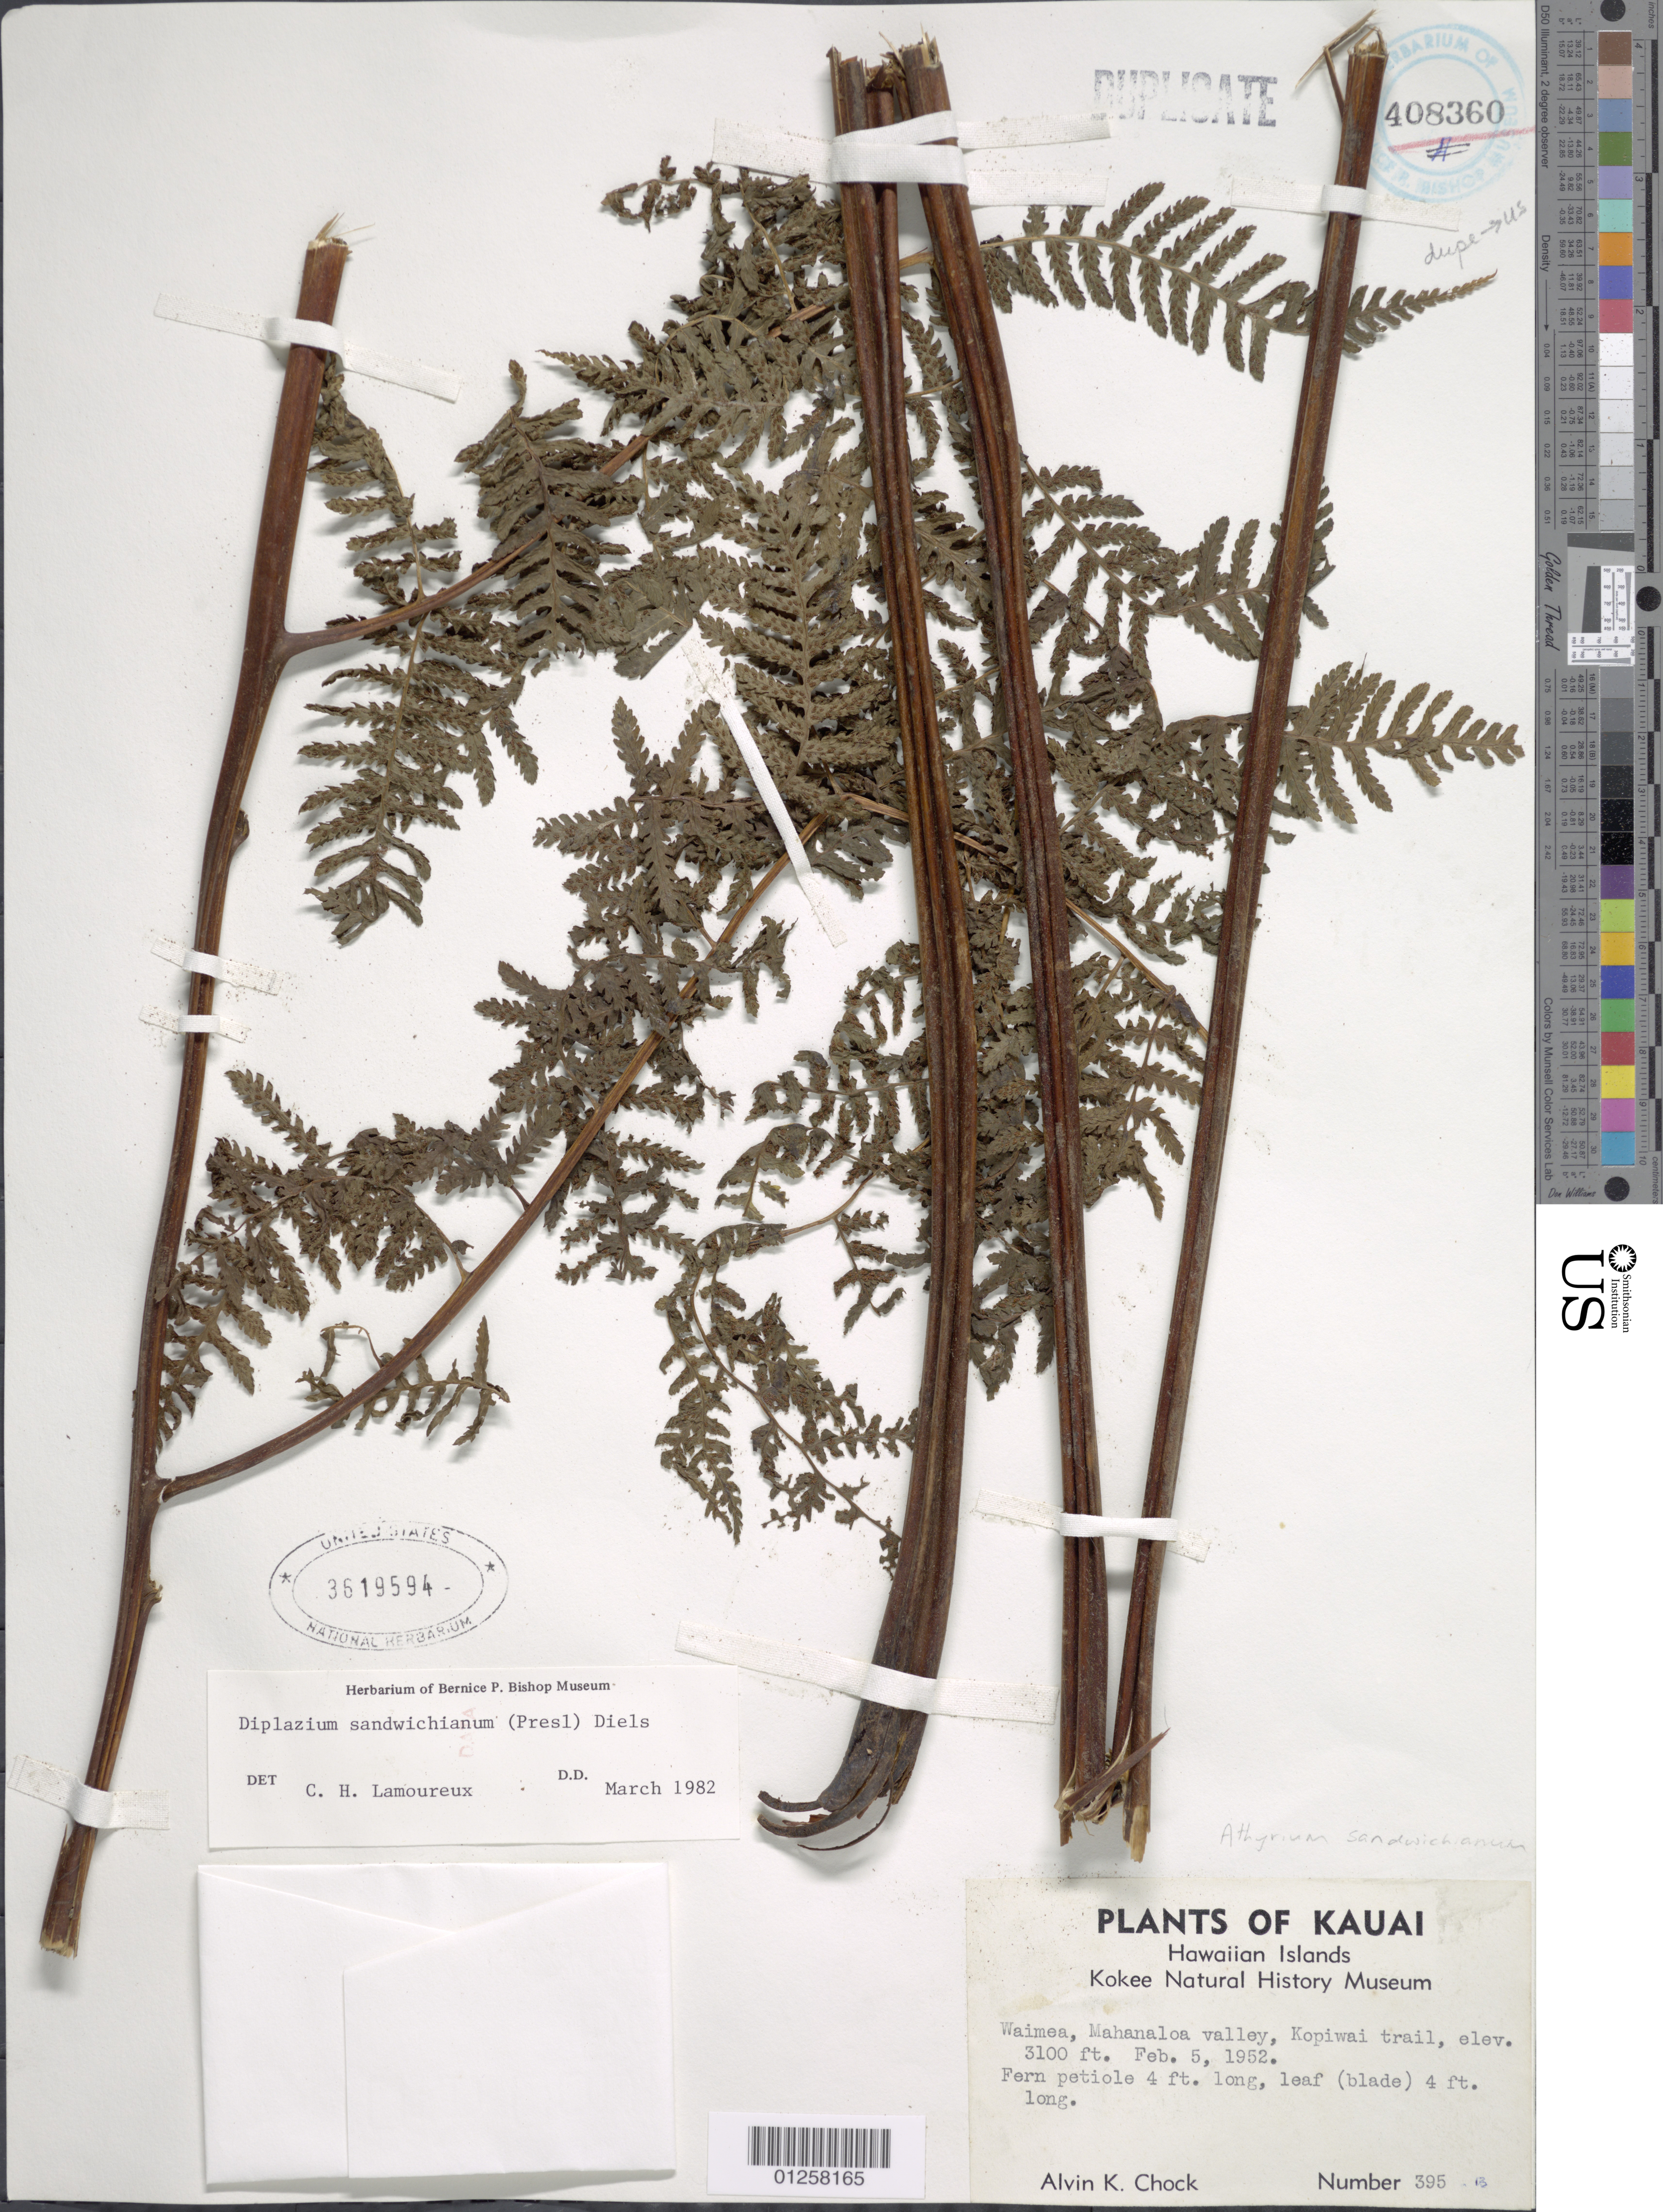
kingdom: Plantae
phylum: Tracheophyta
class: Polypodiopsida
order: Polypodiales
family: Athyriaceae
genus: Diplazium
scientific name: Diplazium sandwichianum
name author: (C. Presl) Diels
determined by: Lamoureux, C. H.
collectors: A. Chock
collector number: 395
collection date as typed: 5 Feb 1952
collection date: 1952-02-05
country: United States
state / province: Hawaii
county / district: Kauai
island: Kaua'i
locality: Waimea, Mahanaloa Valley, Kopiwai Trail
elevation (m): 945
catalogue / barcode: US 3619594